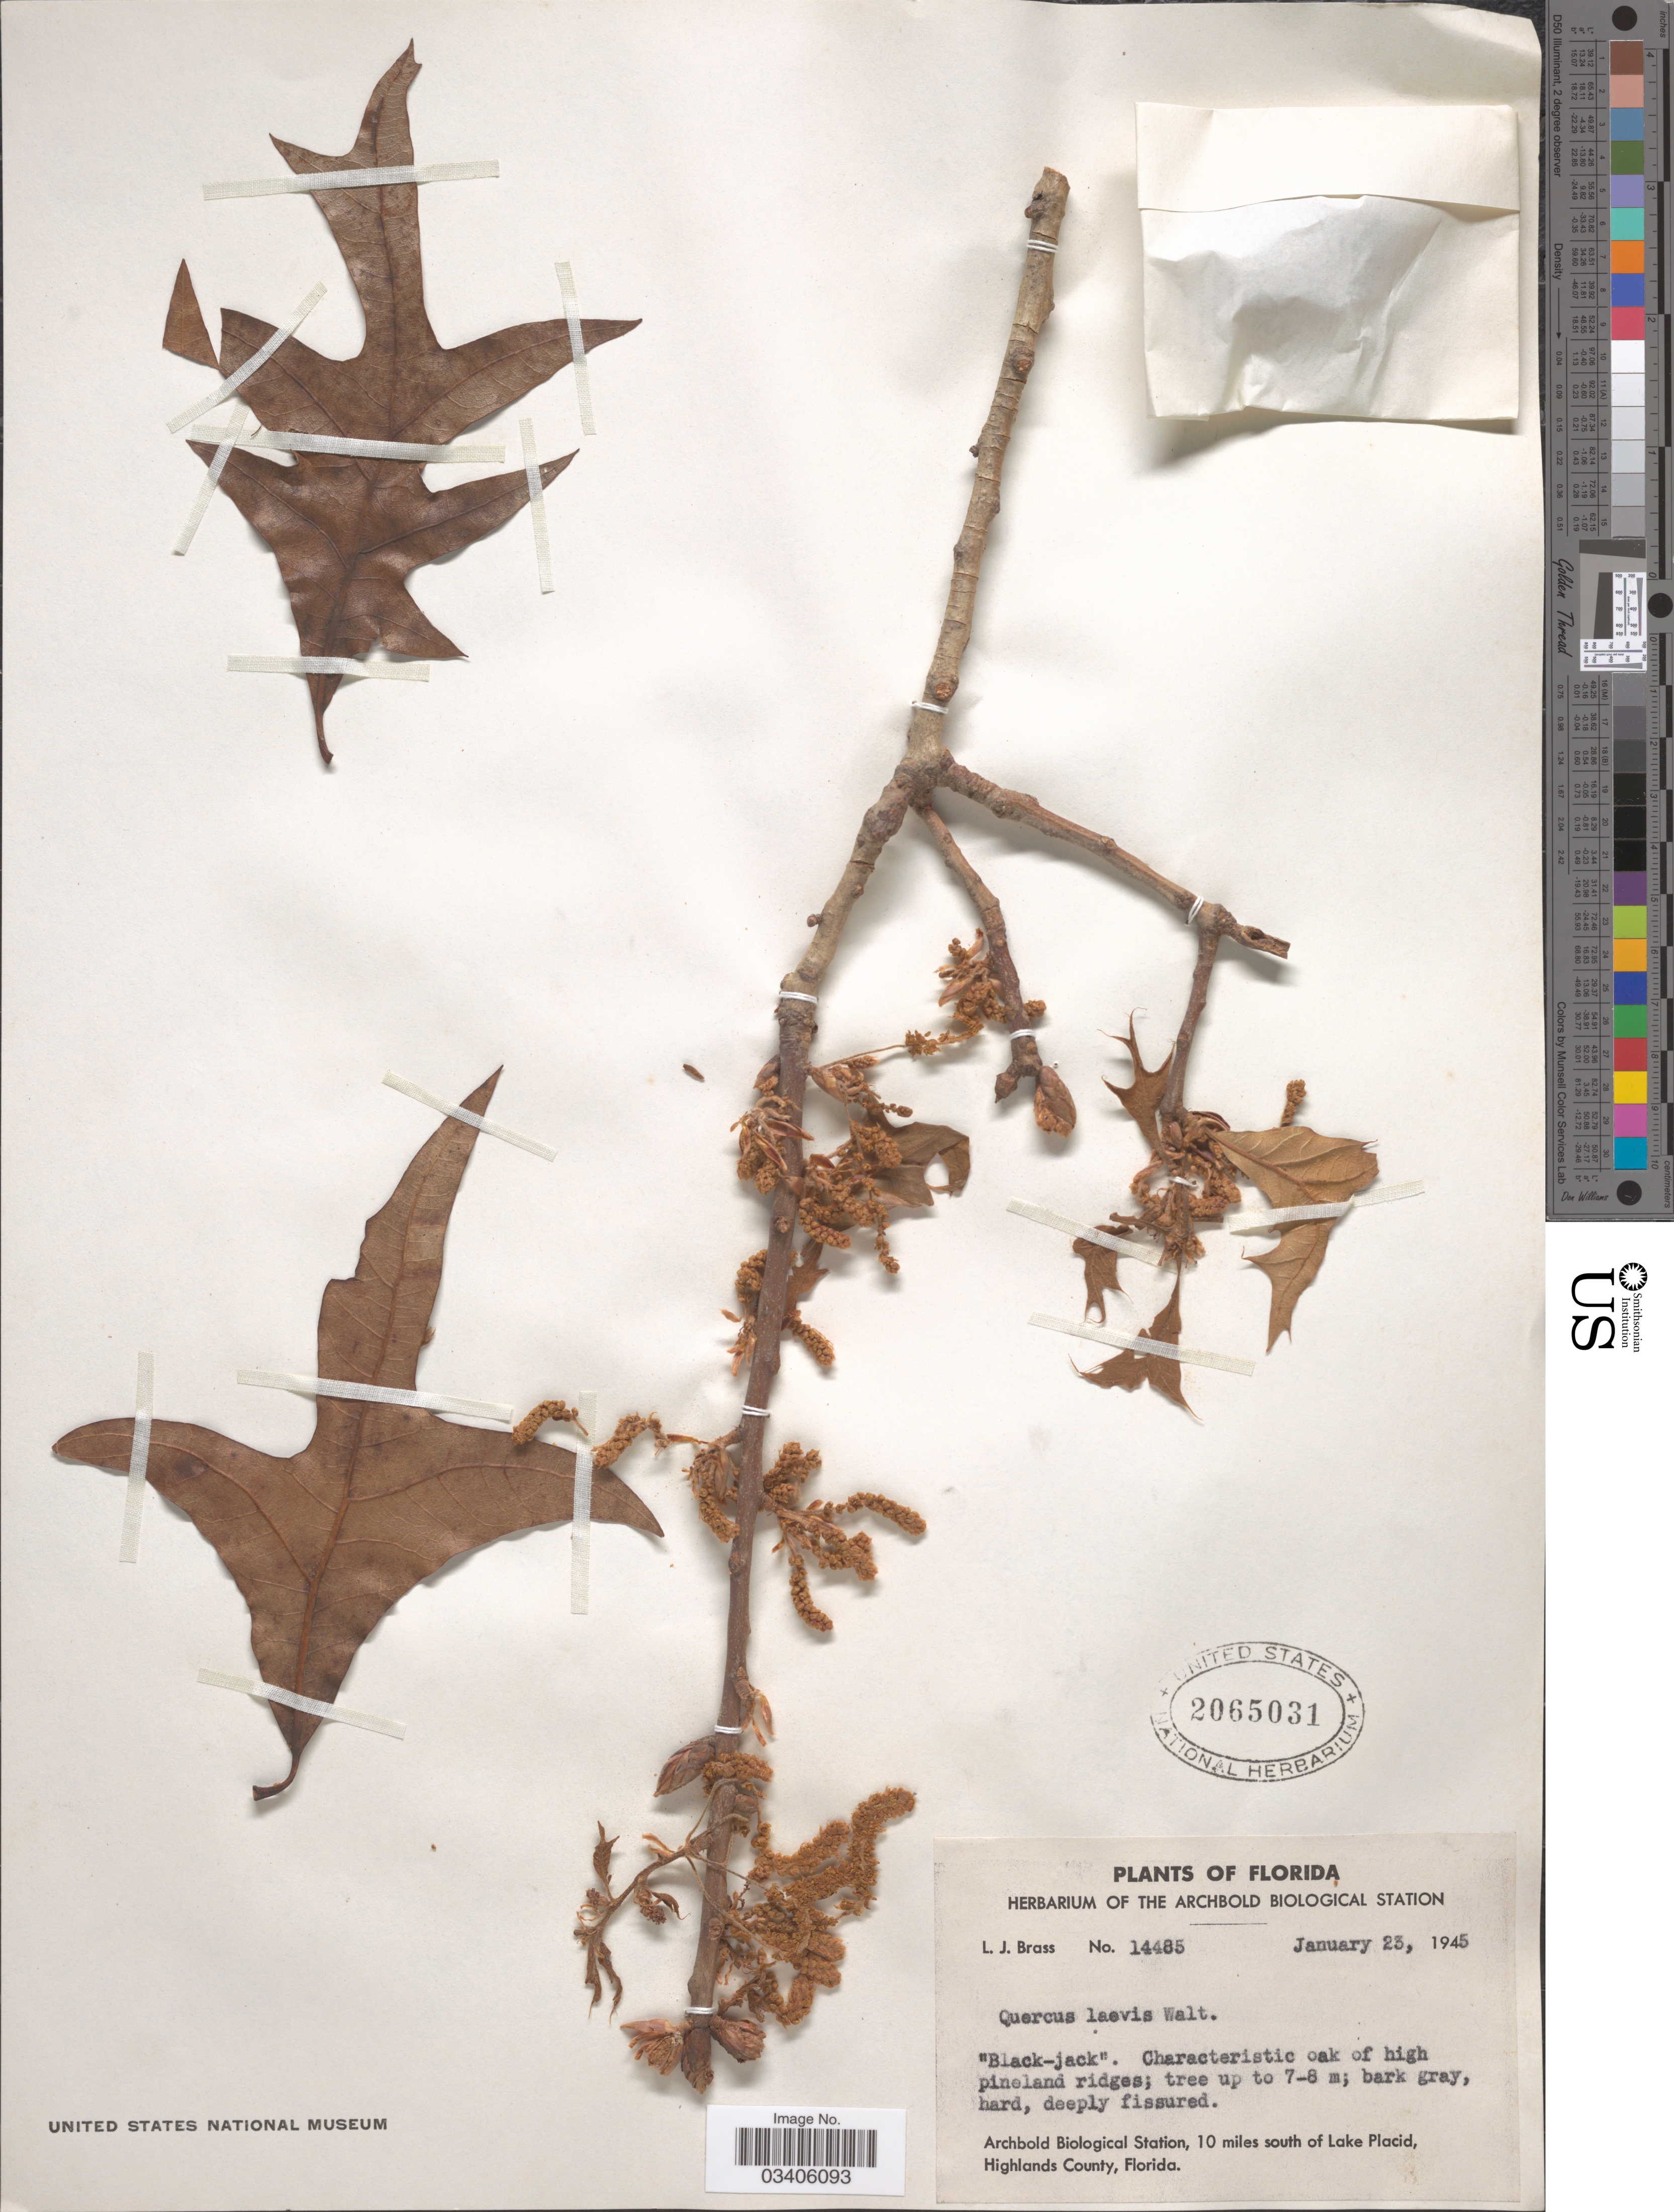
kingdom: Plantae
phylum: Tracheophyta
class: Magnoliopsida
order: Fagales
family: Fagaceae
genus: Quercus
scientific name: Quercus laevis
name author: Walter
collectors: L. J. Brass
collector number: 14485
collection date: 1945-01-23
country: United States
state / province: Florida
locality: Archbold Biological Station, 10 miles south of Lake Placid, Highlands County.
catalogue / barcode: US 2065031